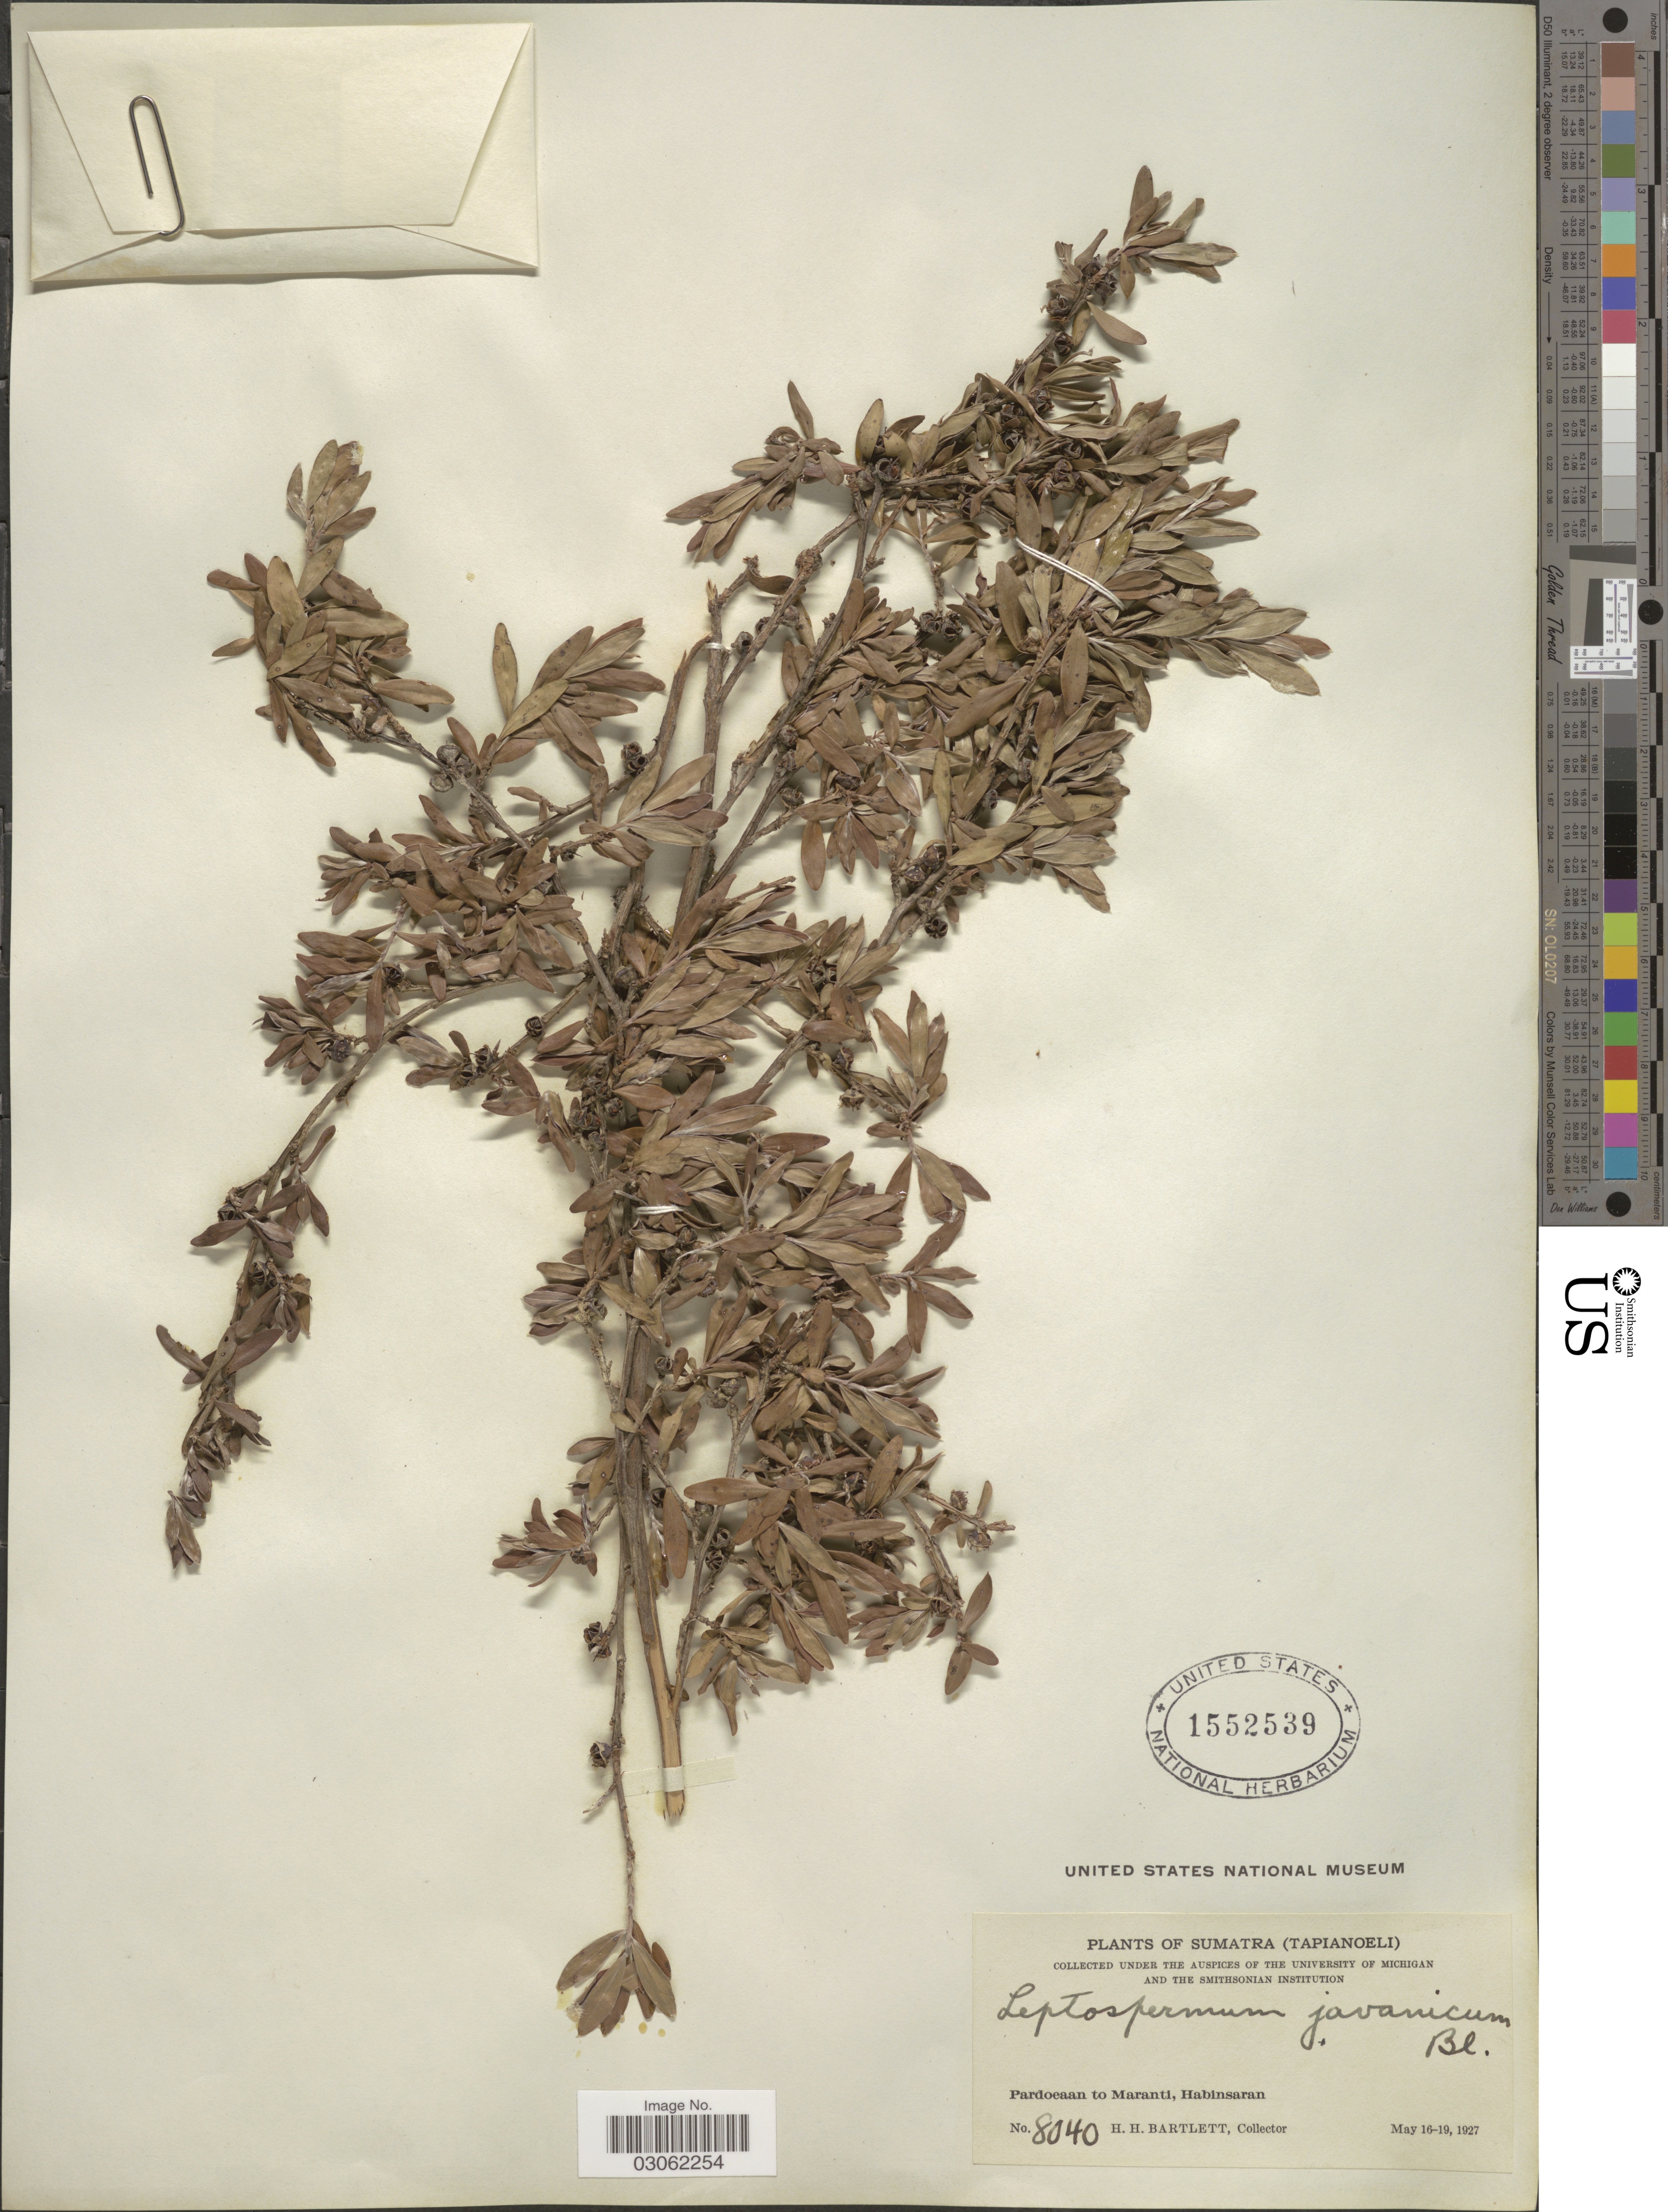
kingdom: Plantae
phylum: Tracheophyta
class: Magnoliopsida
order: Myrtales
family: Myrtaceae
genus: Leptospermum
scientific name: Leptospermum javanicum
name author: Blume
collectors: H. H. Bartlett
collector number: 8040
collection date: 1927-05-16/1927-05-19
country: Indonesia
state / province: Sumatra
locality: Tapianoeli. Pardoeaan to Maranti, Habinsaran.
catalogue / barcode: US 1552539